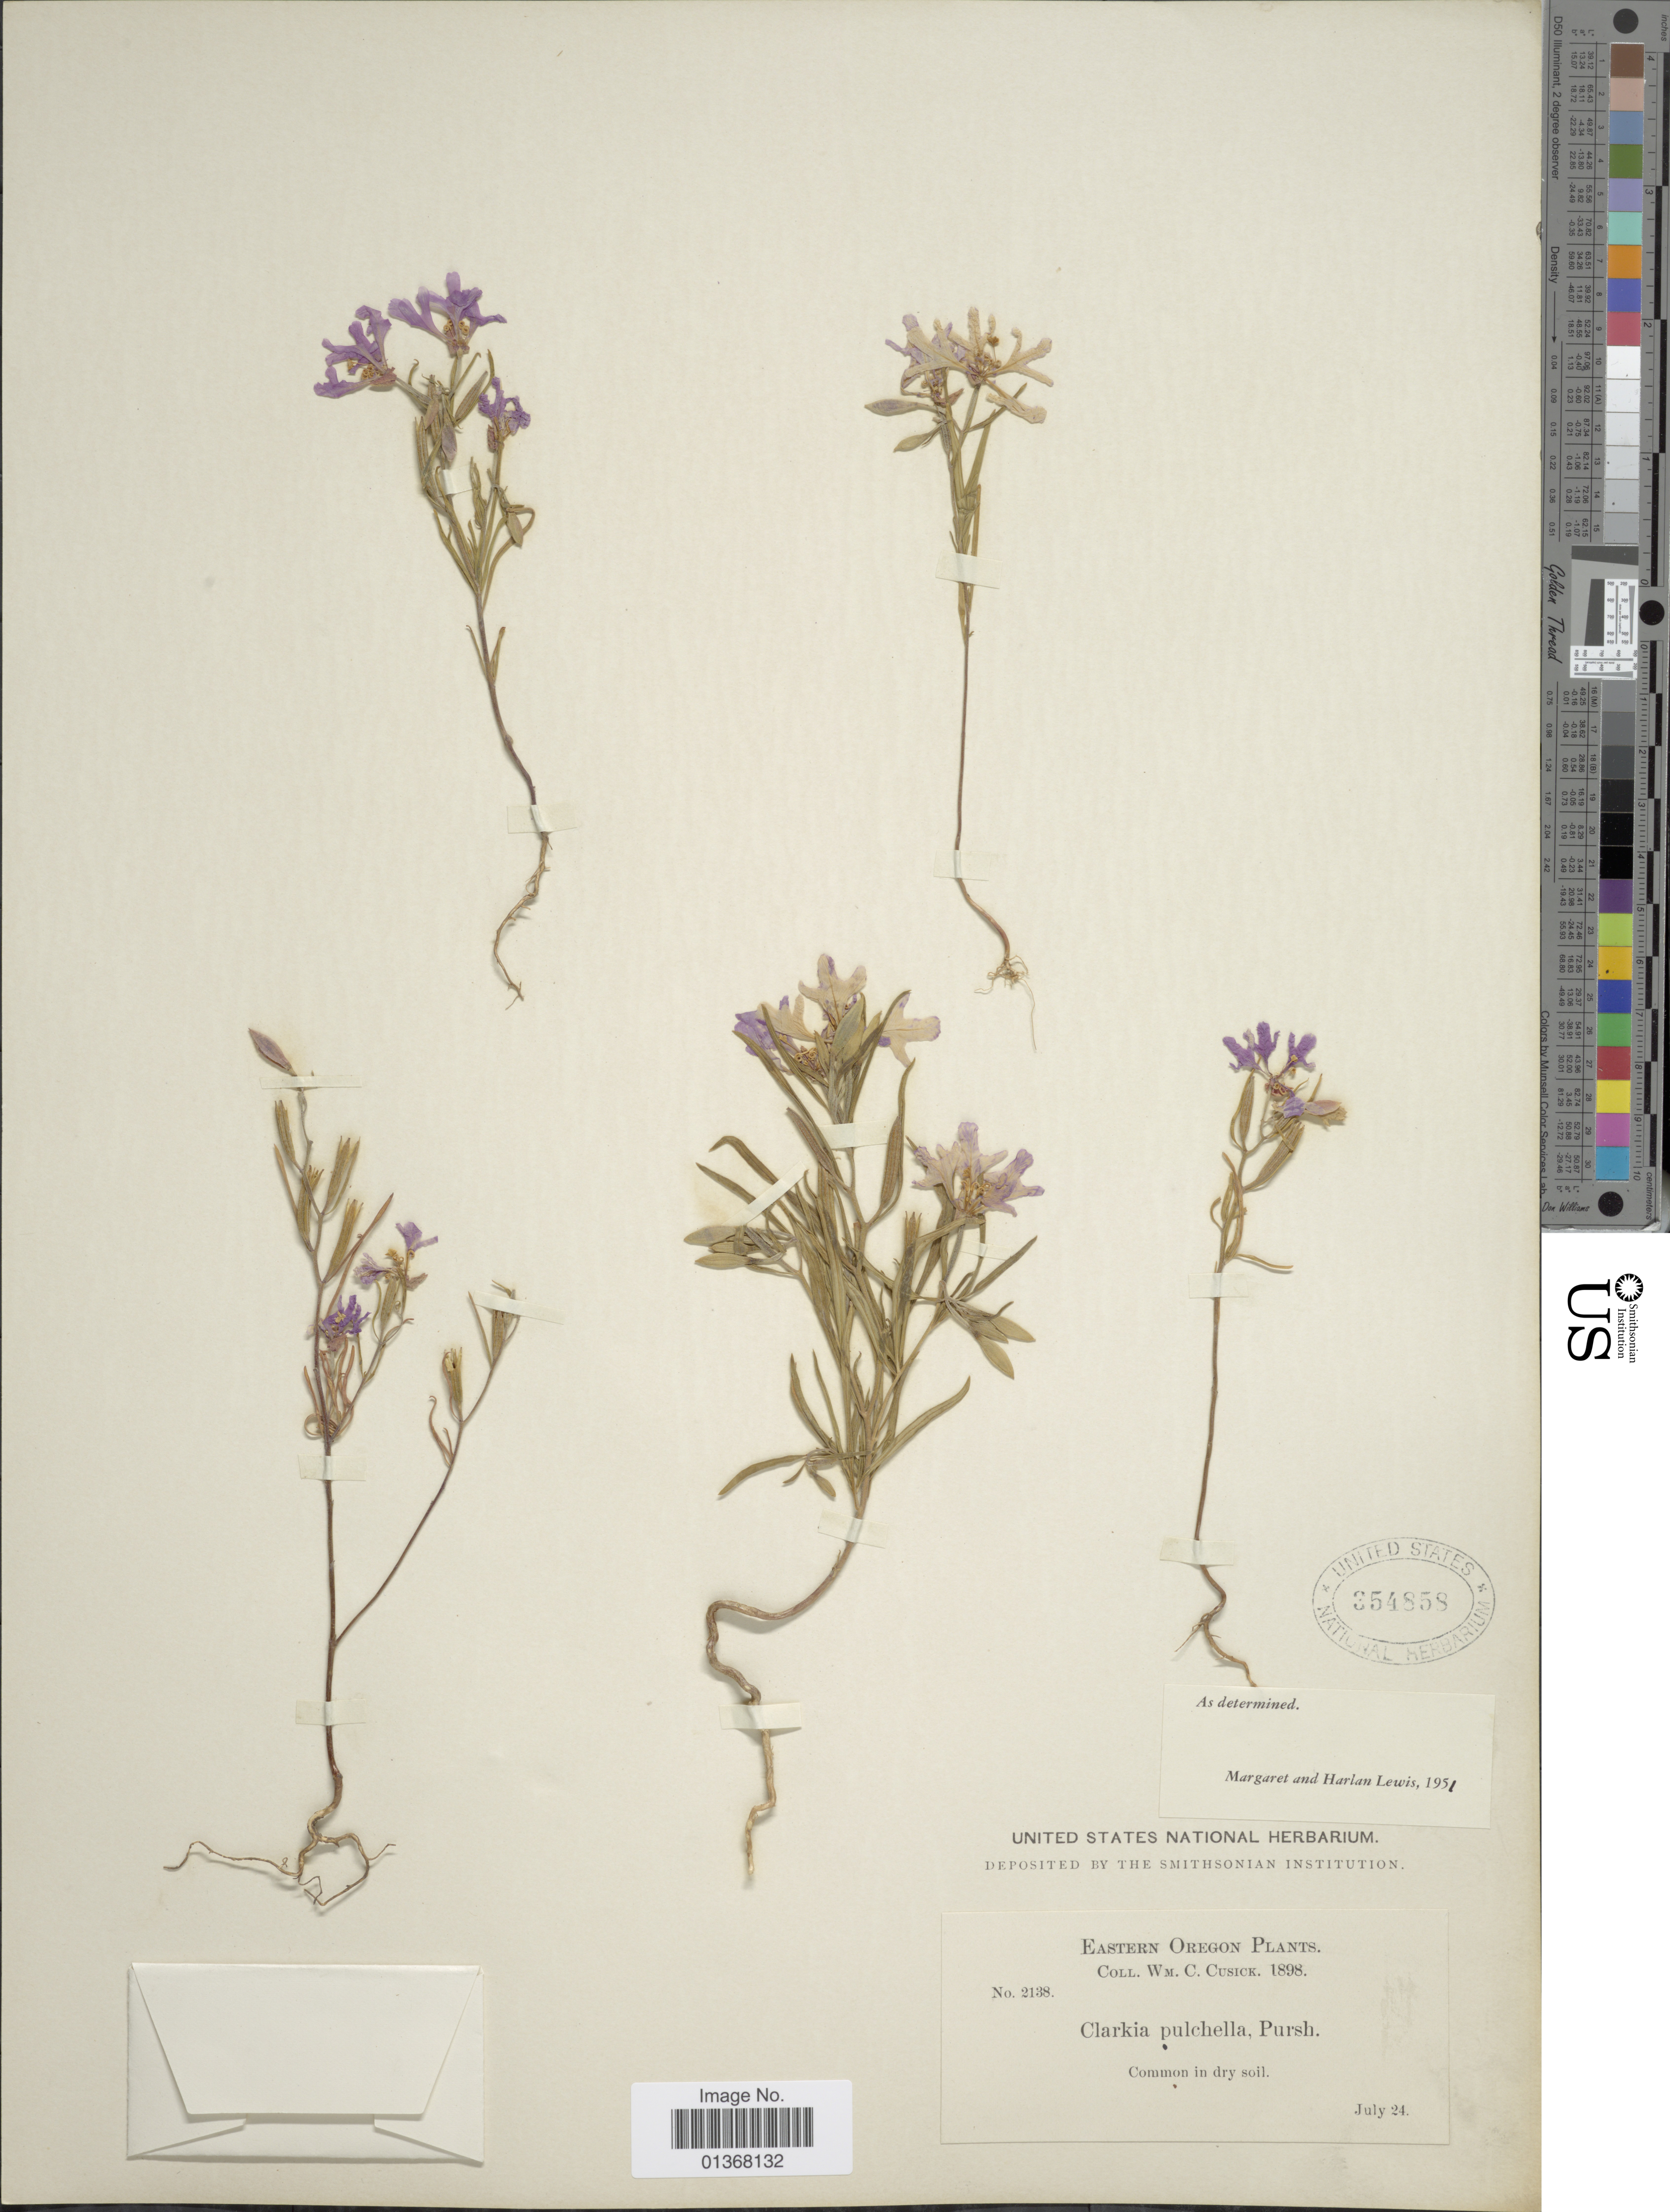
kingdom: Plantae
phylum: Tracheophyta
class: Magnoliopsida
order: Myrtales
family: Onagraceae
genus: Clarkia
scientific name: Clarkia pulchella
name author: Pursh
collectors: W. C. Cusick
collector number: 2138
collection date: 1898-07-24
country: United States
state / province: Oregon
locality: Eastern Oregon, Common in dry soil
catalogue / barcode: US 354858